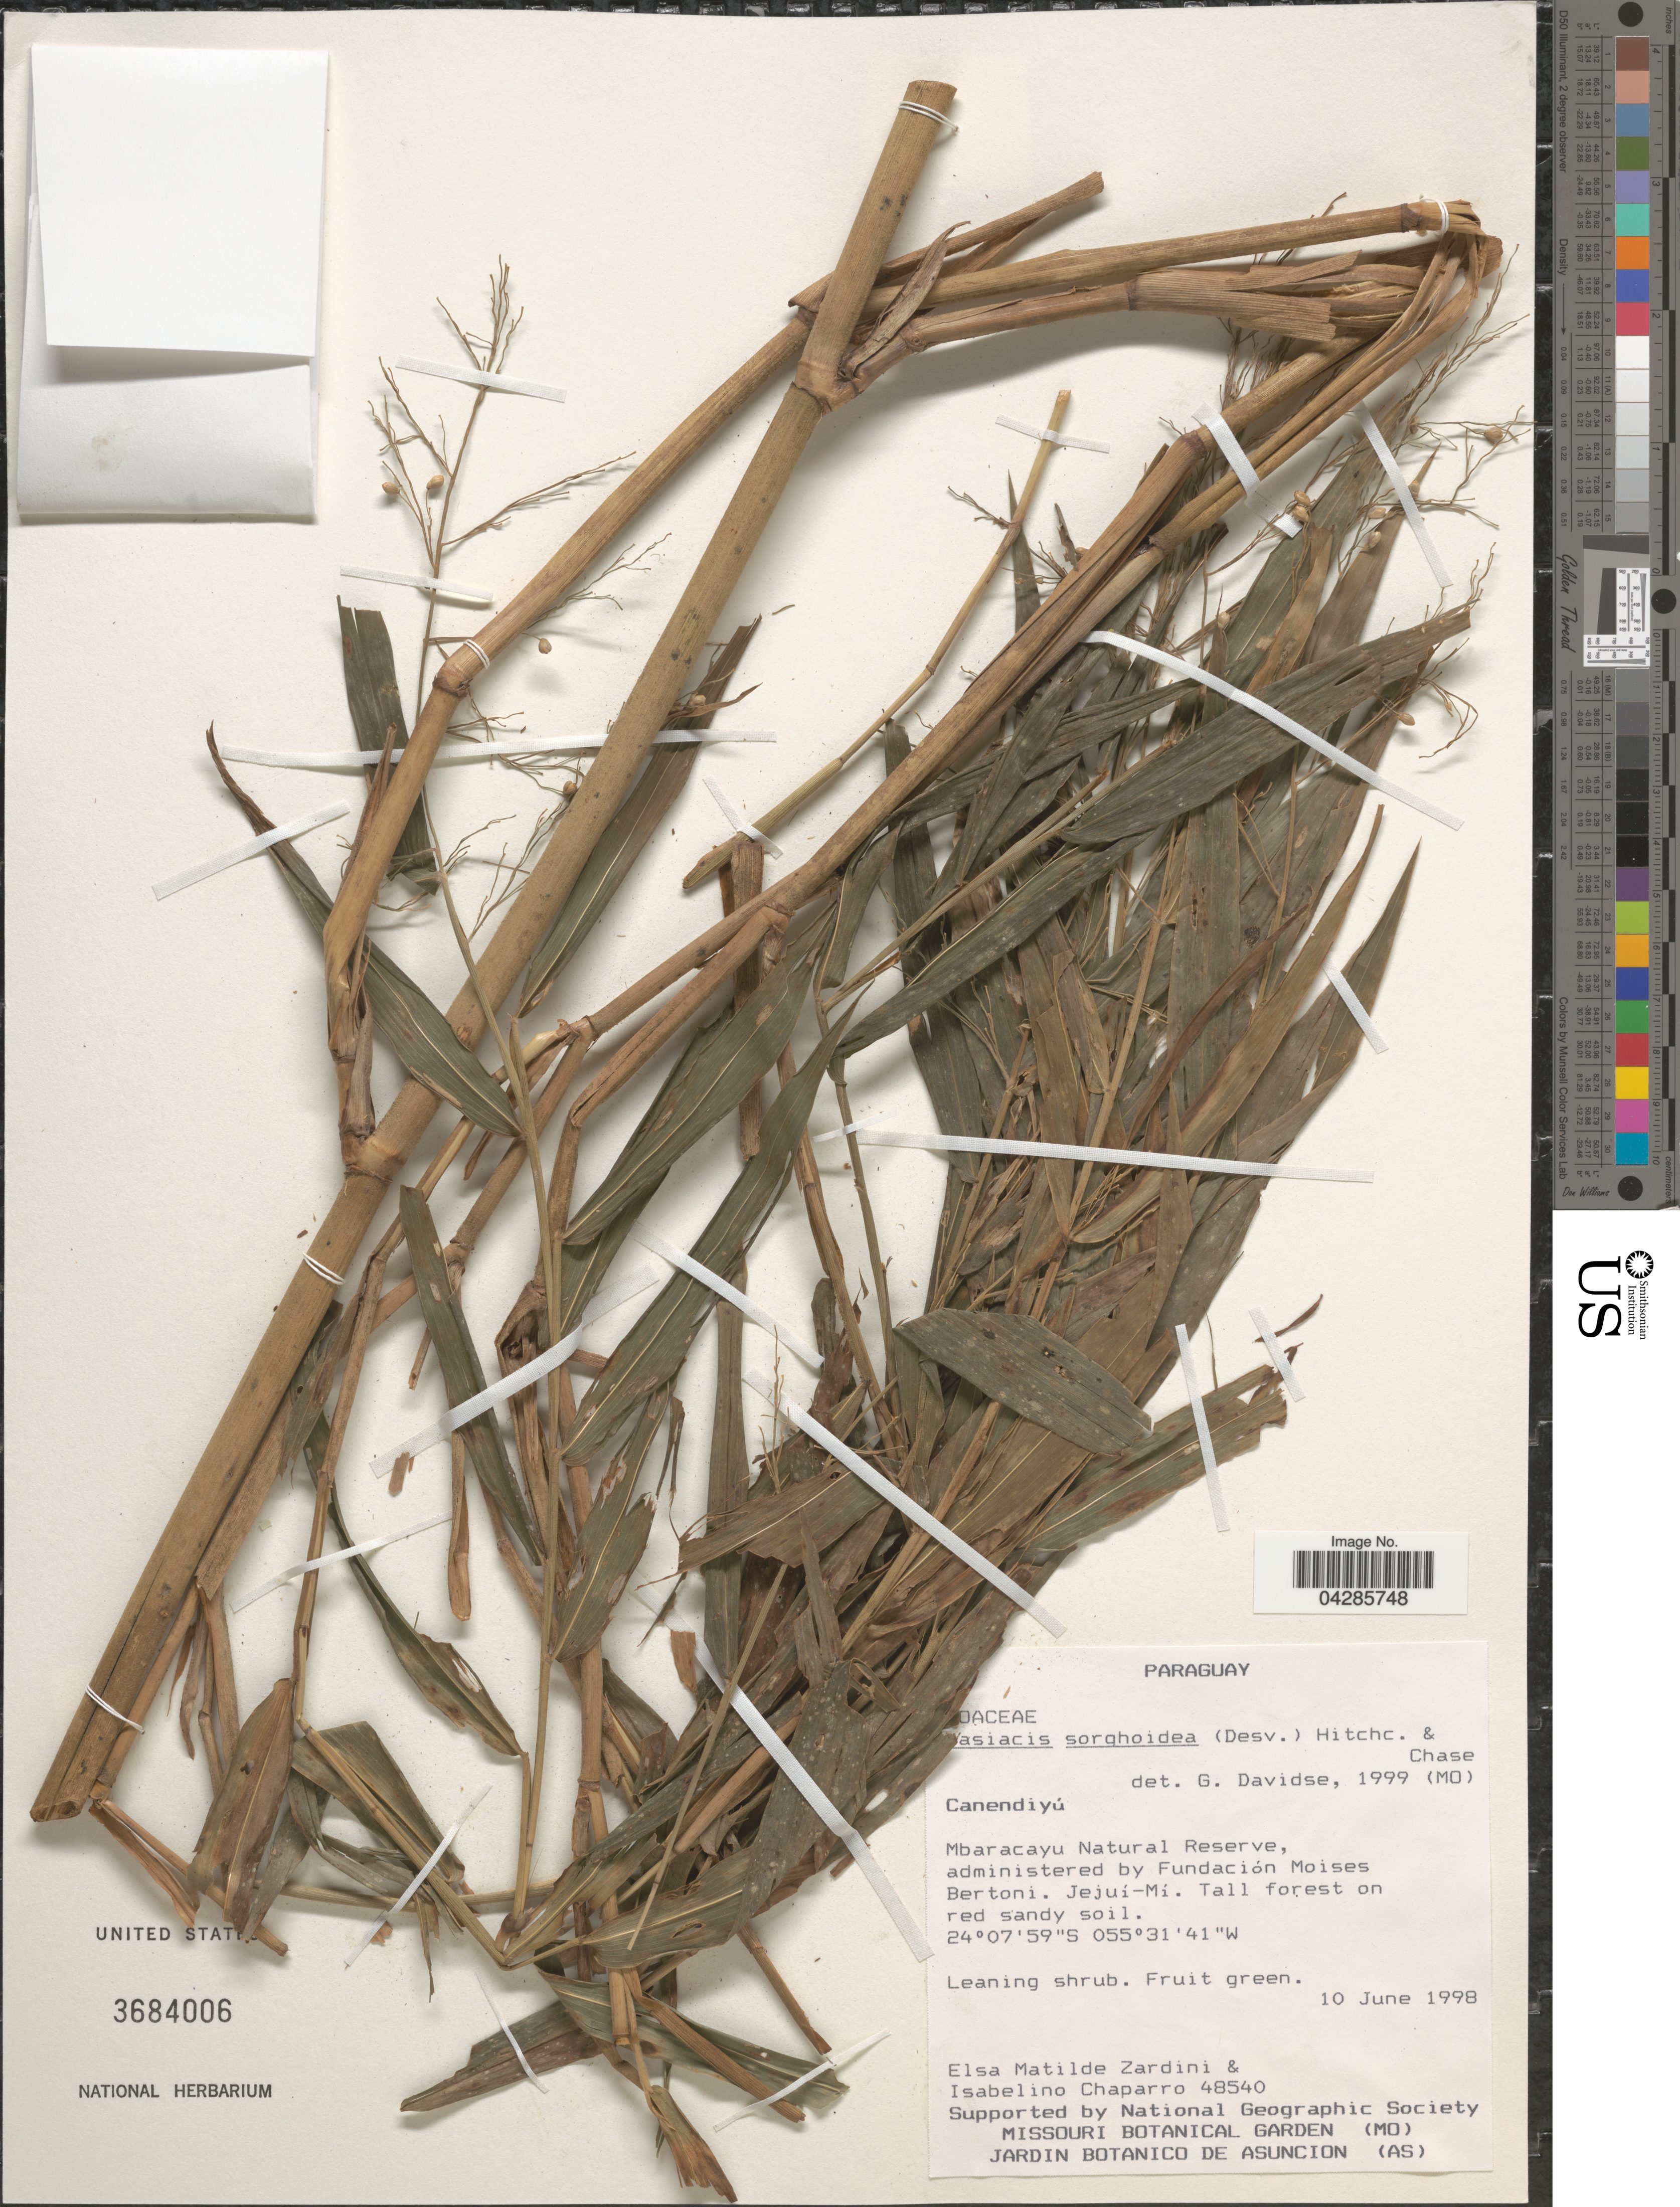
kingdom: Plantae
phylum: Tracheophyta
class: Liliopsida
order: Poales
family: Poaceae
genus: Lasiacis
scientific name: Lasiacis sorghoidea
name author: (Desv. ex Ham.) Hitchc. & Chase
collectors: E. M. Zardini & I. Chaparro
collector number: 48540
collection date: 1998-06-10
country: Paraguay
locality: Canendiyú. Mbaracayu Natural Reserve, administered by Fundación Moises Bertoni. Jejuí-Mí. Tall forest on red sandy soil.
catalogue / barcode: US 3684006